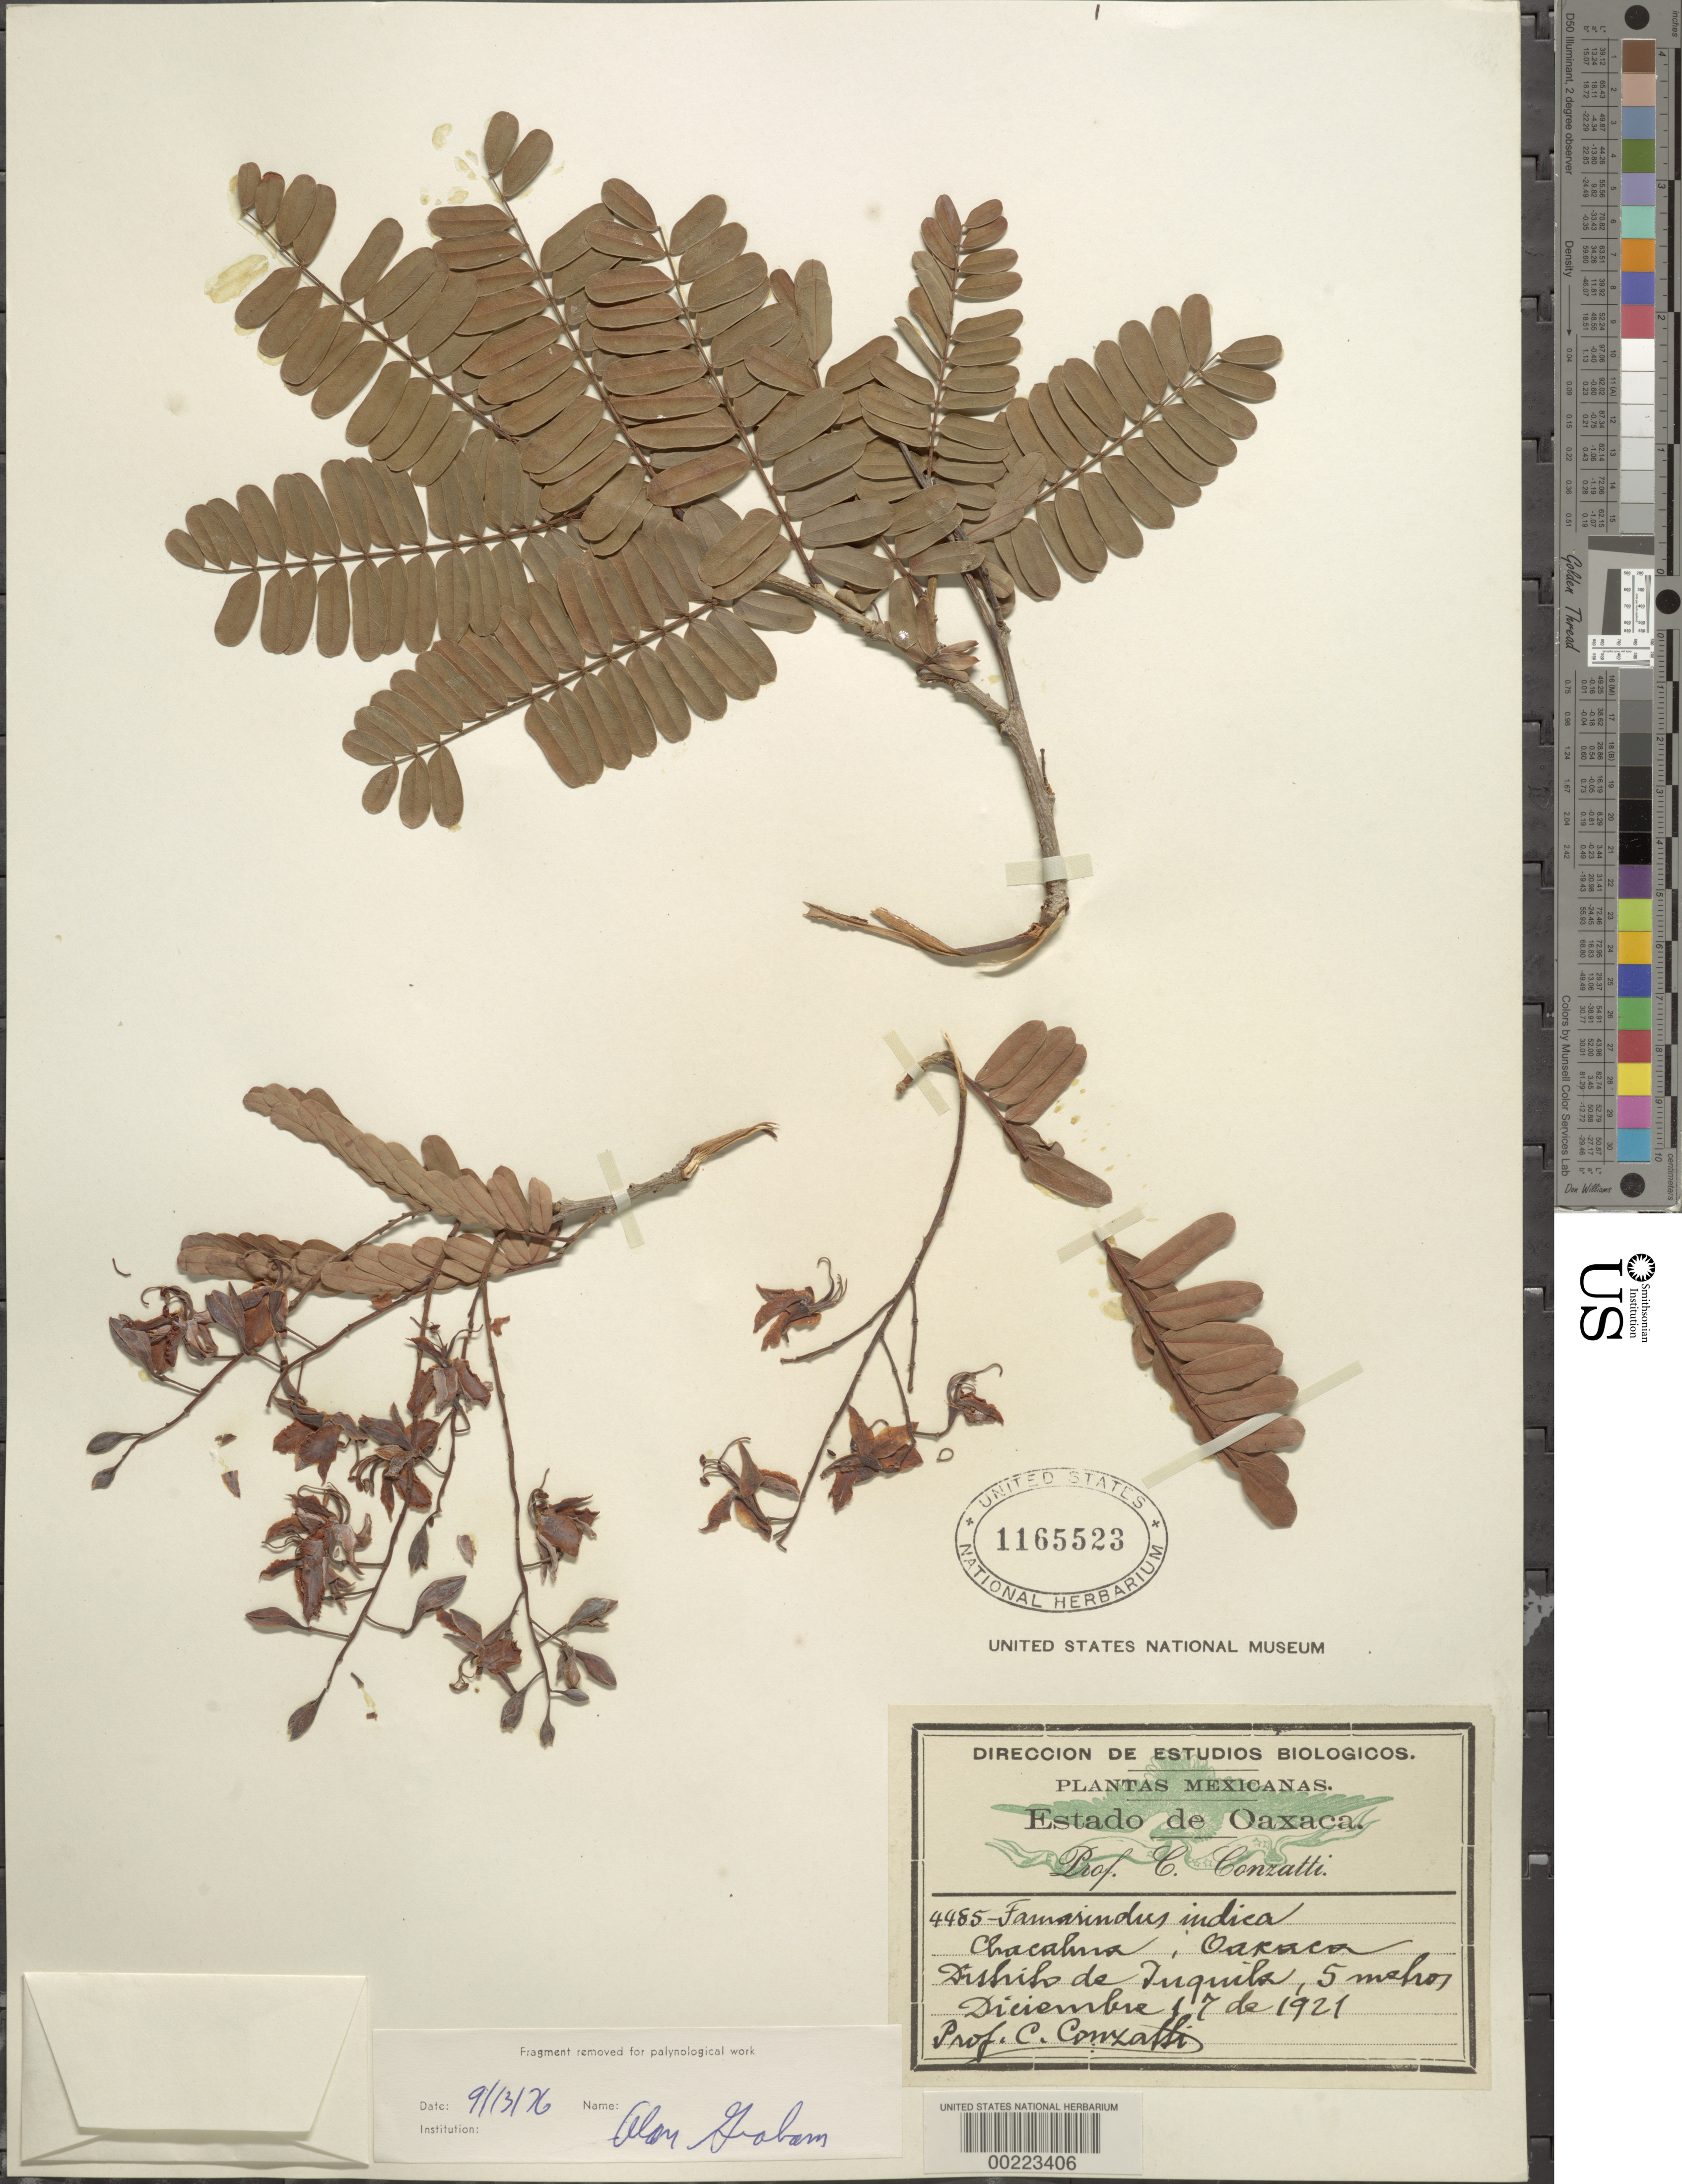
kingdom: Plantae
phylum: Tracheophyta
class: Magnoliopsida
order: Fabales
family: Fabaceae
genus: Tamarindus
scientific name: Tamarindus indica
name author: L.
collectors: C. Conzatti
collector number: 4485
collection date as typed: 07 Dec 1921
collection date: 1921-12-07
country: Mexico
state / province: Oaxaca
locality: Inquila mun. (?), chacahua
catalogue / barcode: US 1165523